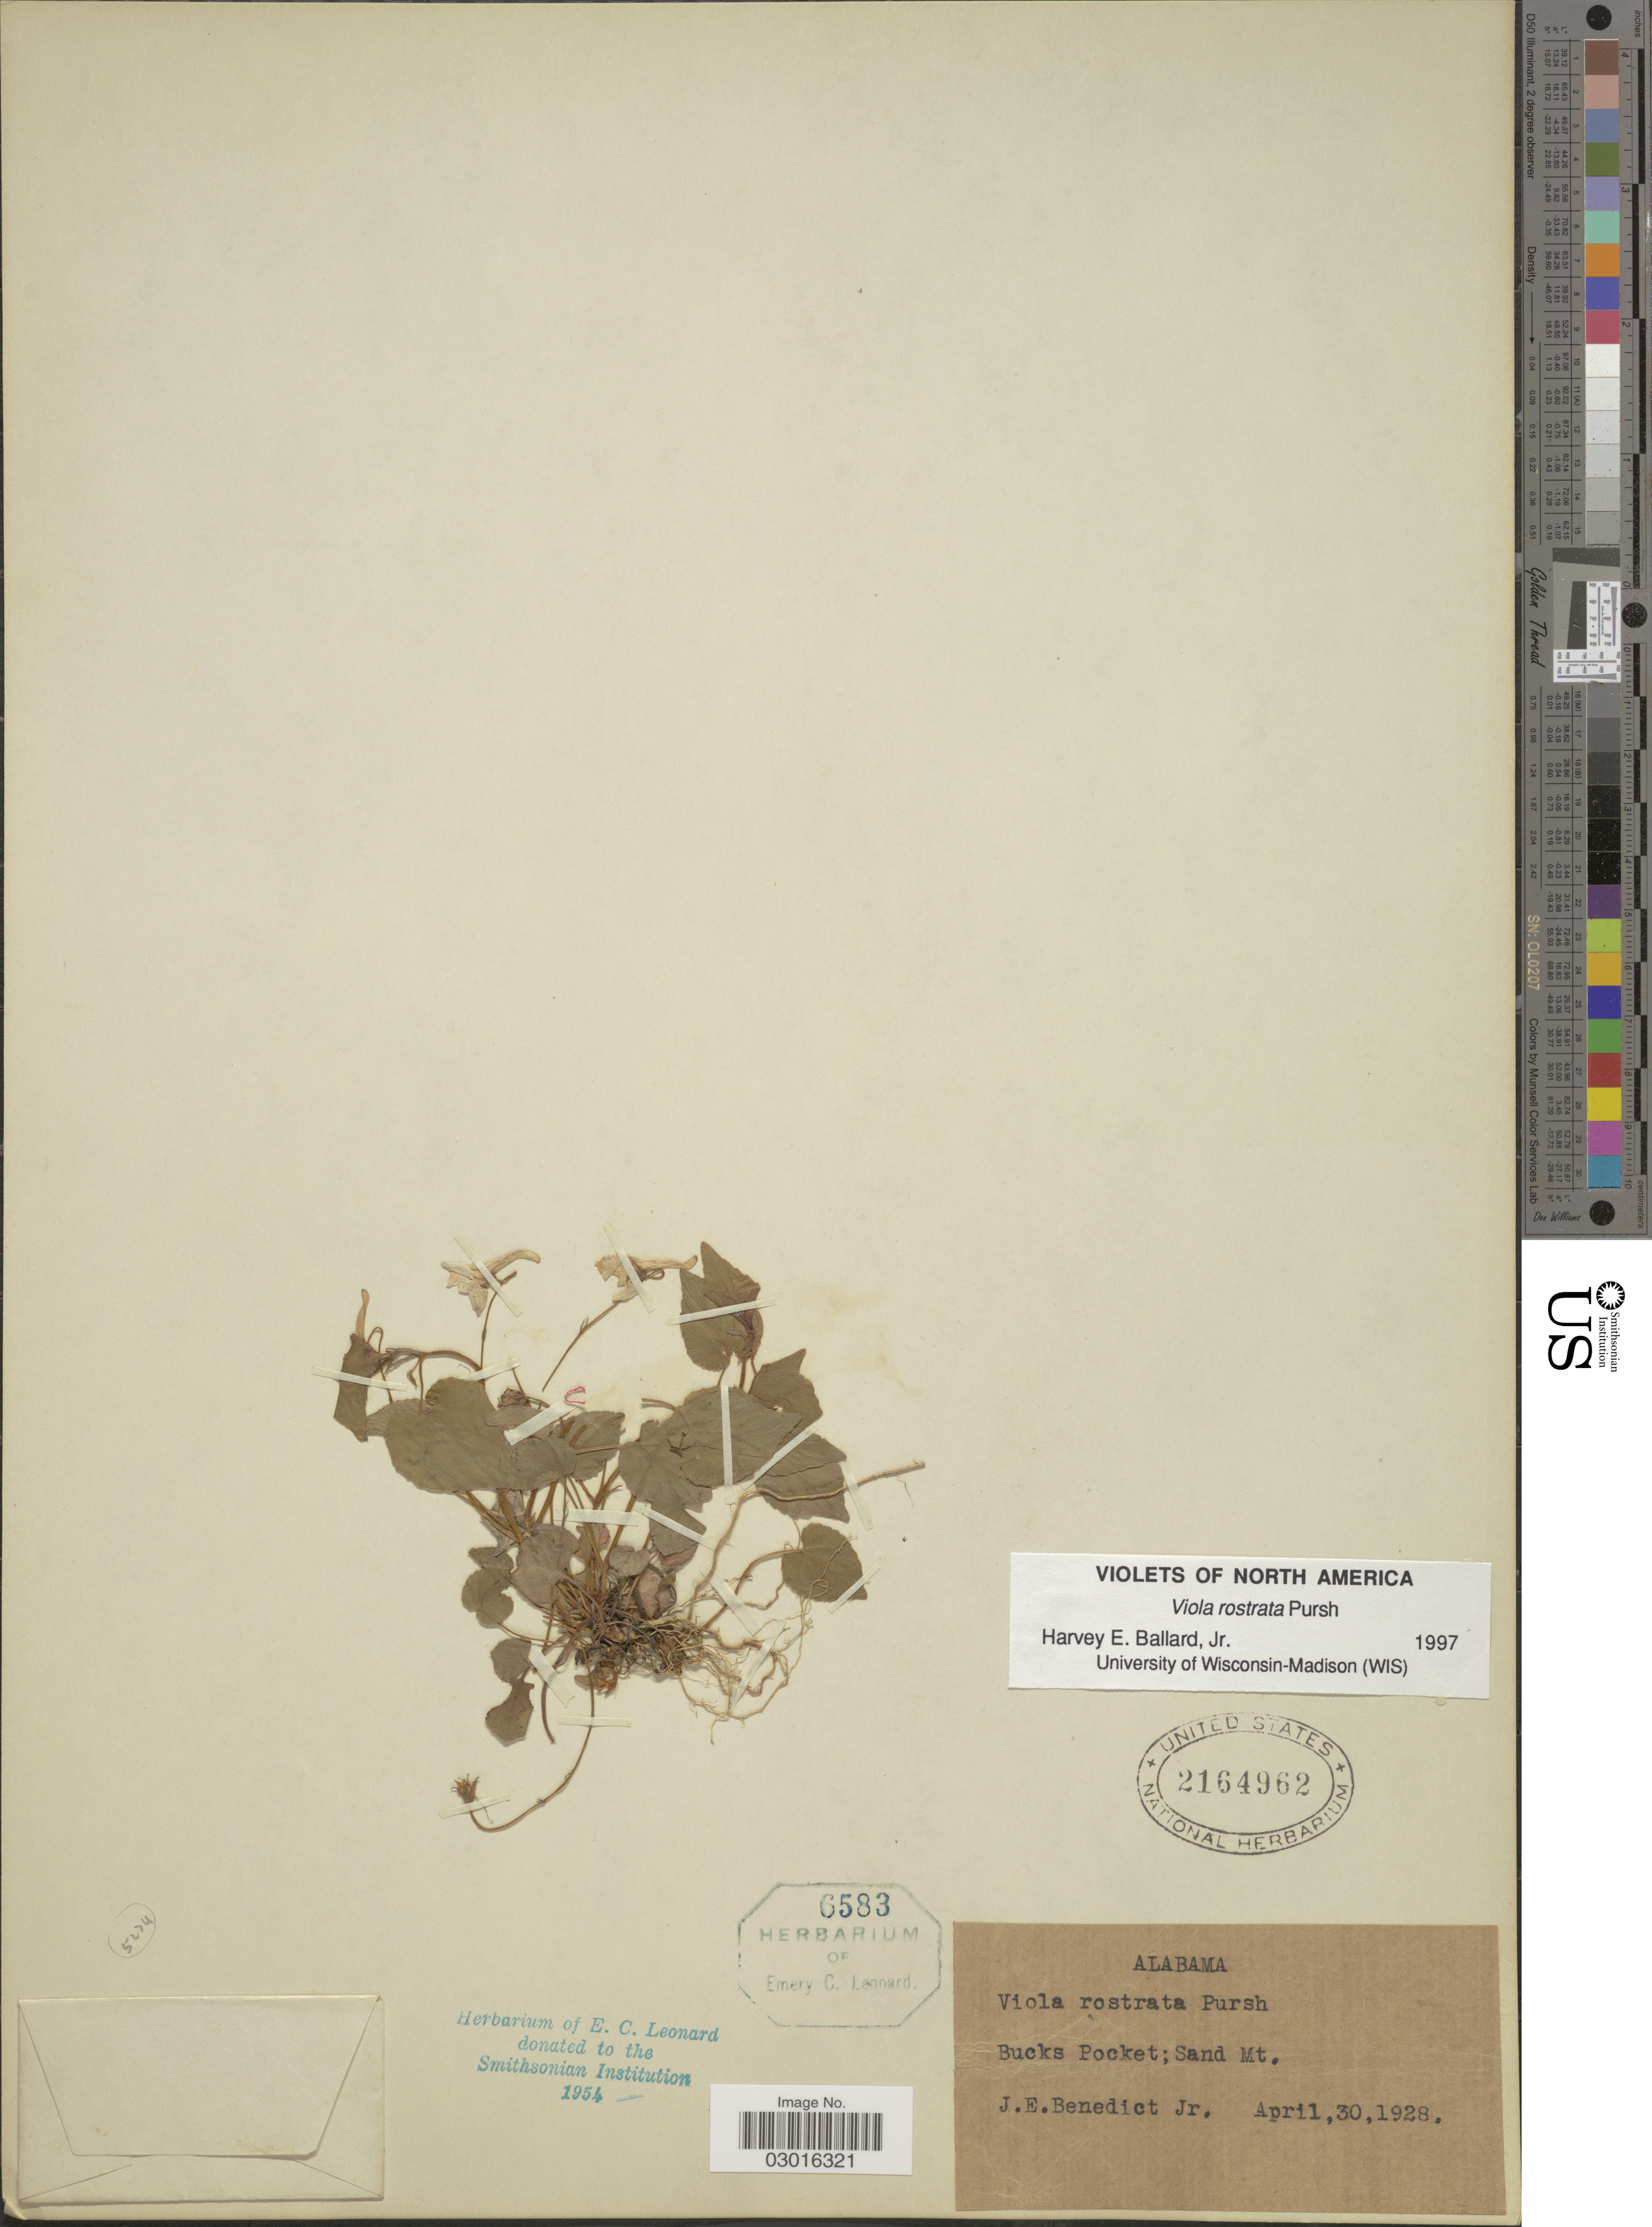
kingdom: Plantae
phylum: Tracheophyta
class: Magnoliopsida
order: Malpighiales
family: Violaceae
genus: Viola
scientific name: Viola rostrata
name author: Pursh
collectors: J. Benedict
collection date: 1928-04-30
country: United States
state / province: Alabama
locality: Bucks Pocket; Sand Mt.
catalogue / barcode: US 2164962